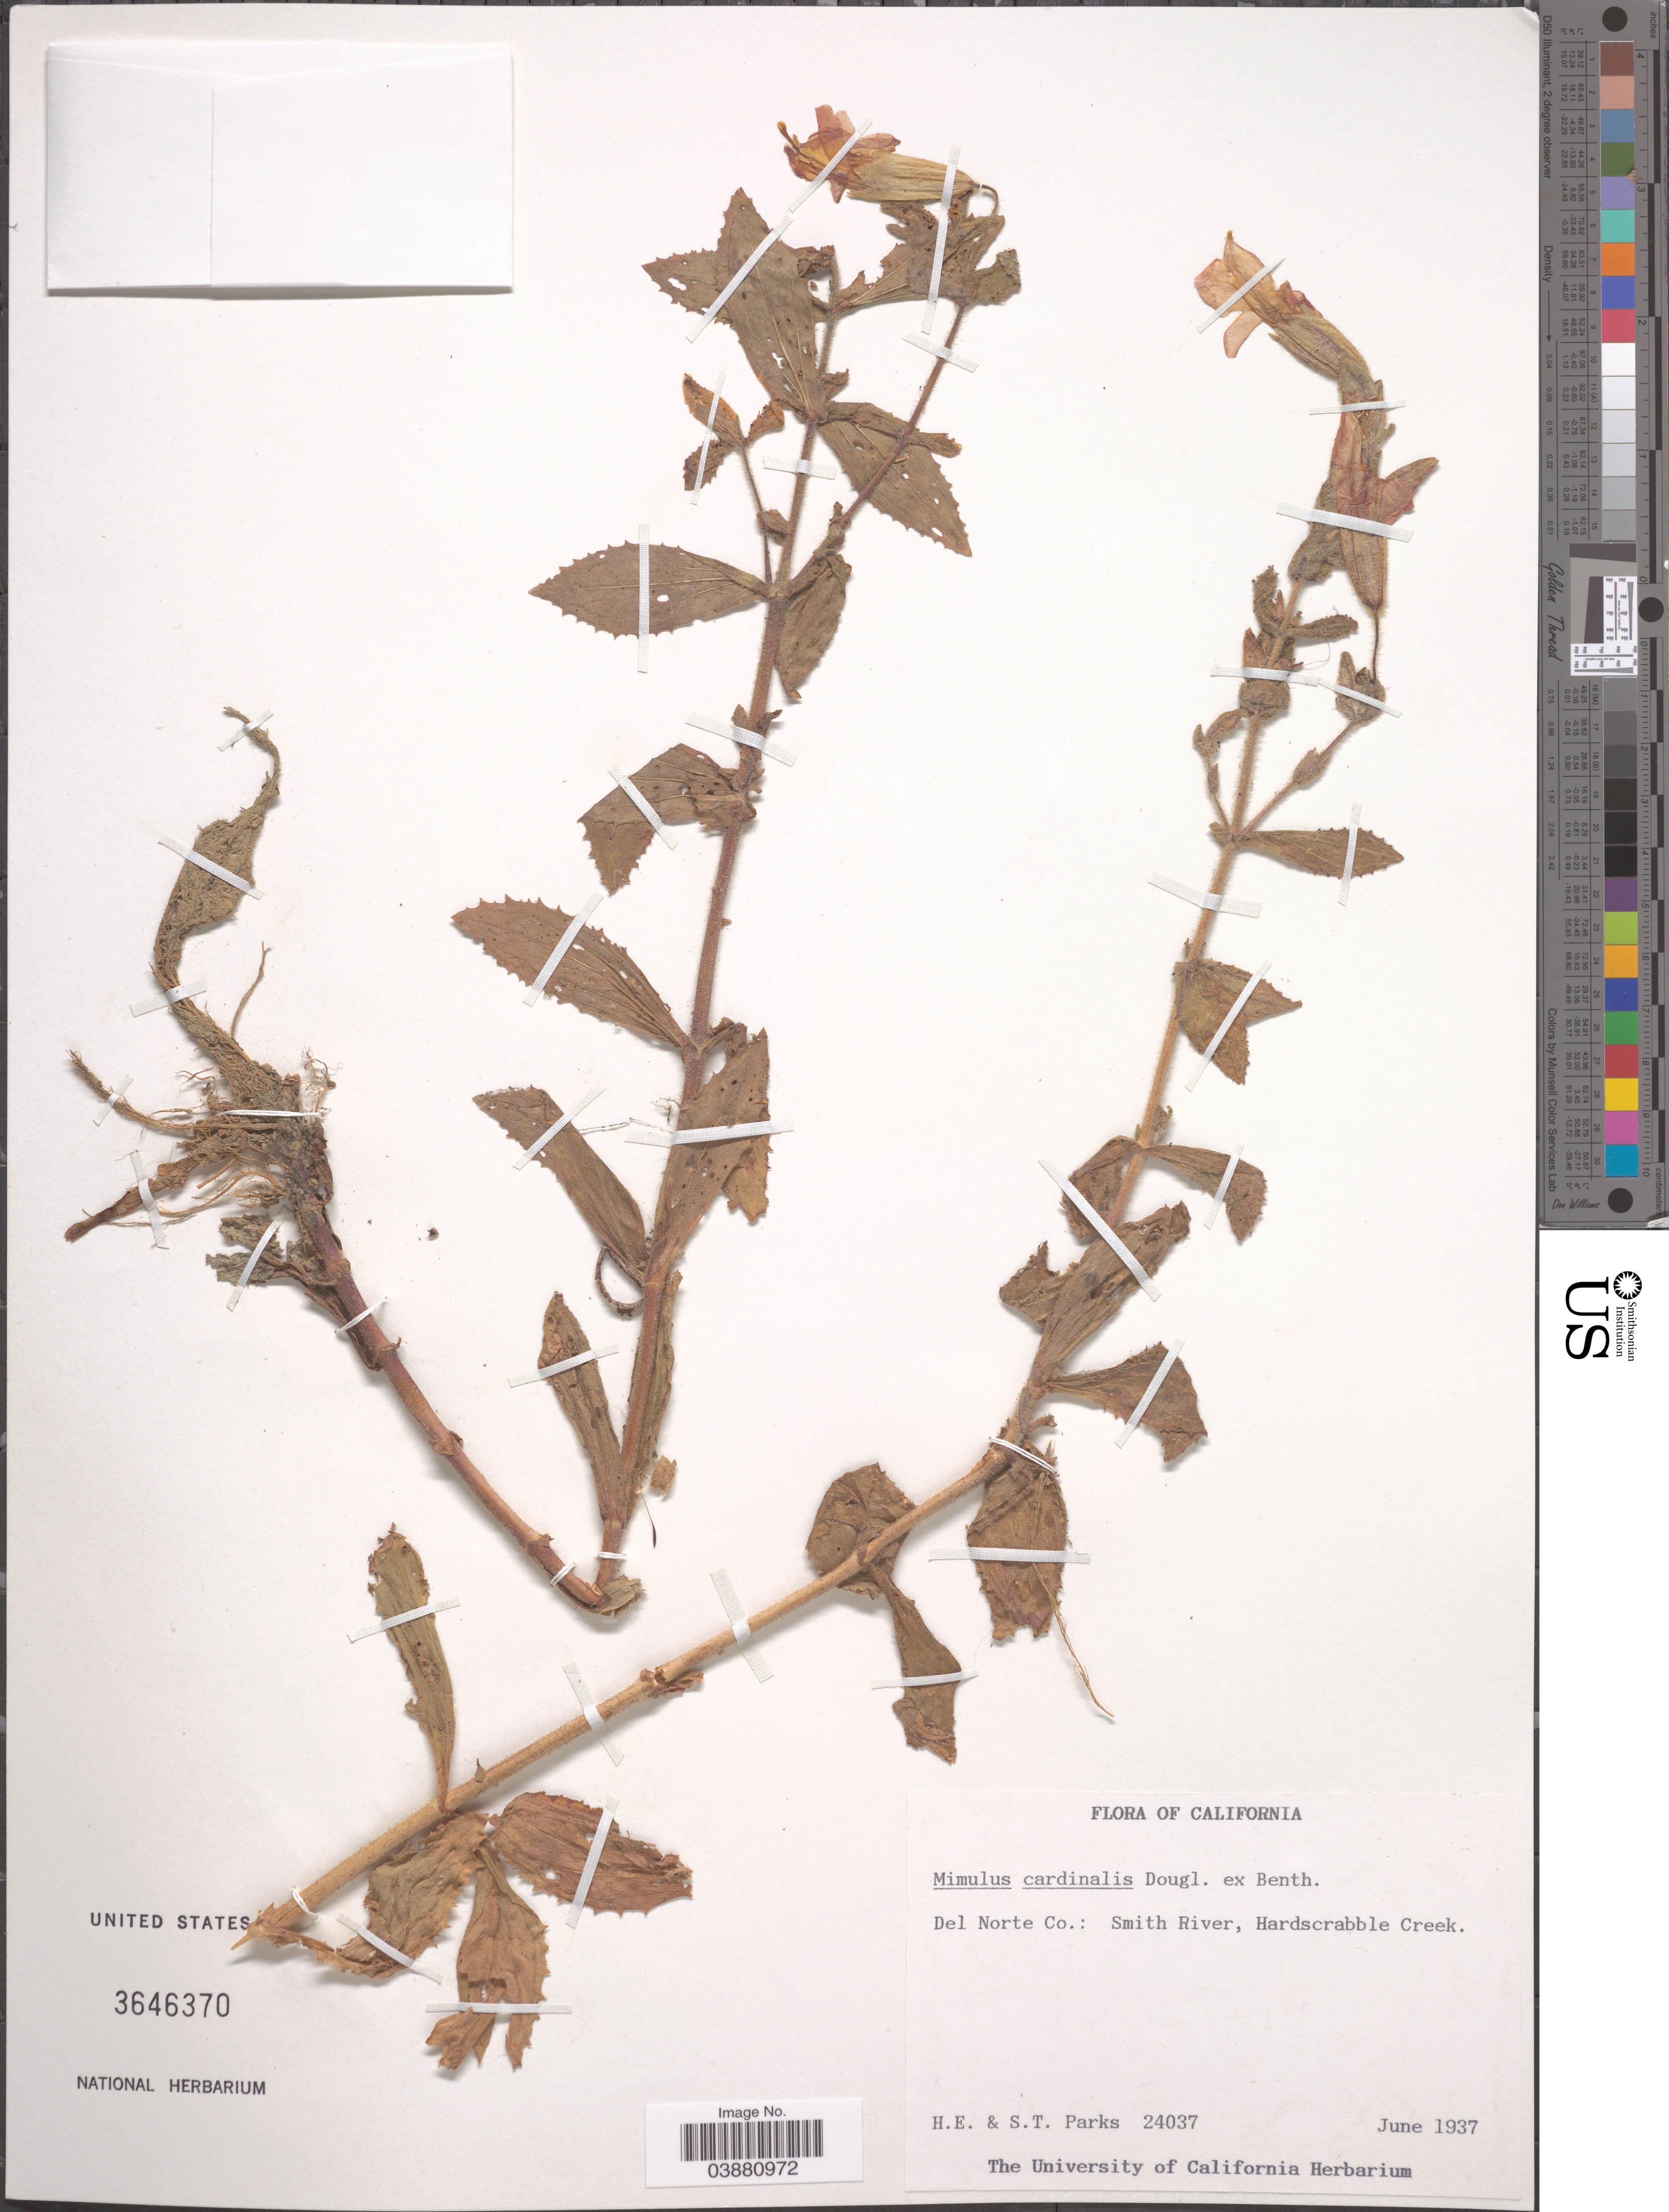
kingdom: Plantae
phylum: Tracheophyta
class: Magnoliopsida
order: Lamiales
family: Phrymaceae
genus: Mimulus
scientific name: Mimulus cardinalis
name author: Douglas ex Benth.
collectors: H. E. Parks & S. Parks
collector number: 24037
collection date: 1937-06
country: United States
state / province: California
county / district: Del Norte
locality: Del Norte Co.: Smith River, Hardscrabble Creek.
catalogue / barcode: US 3646370